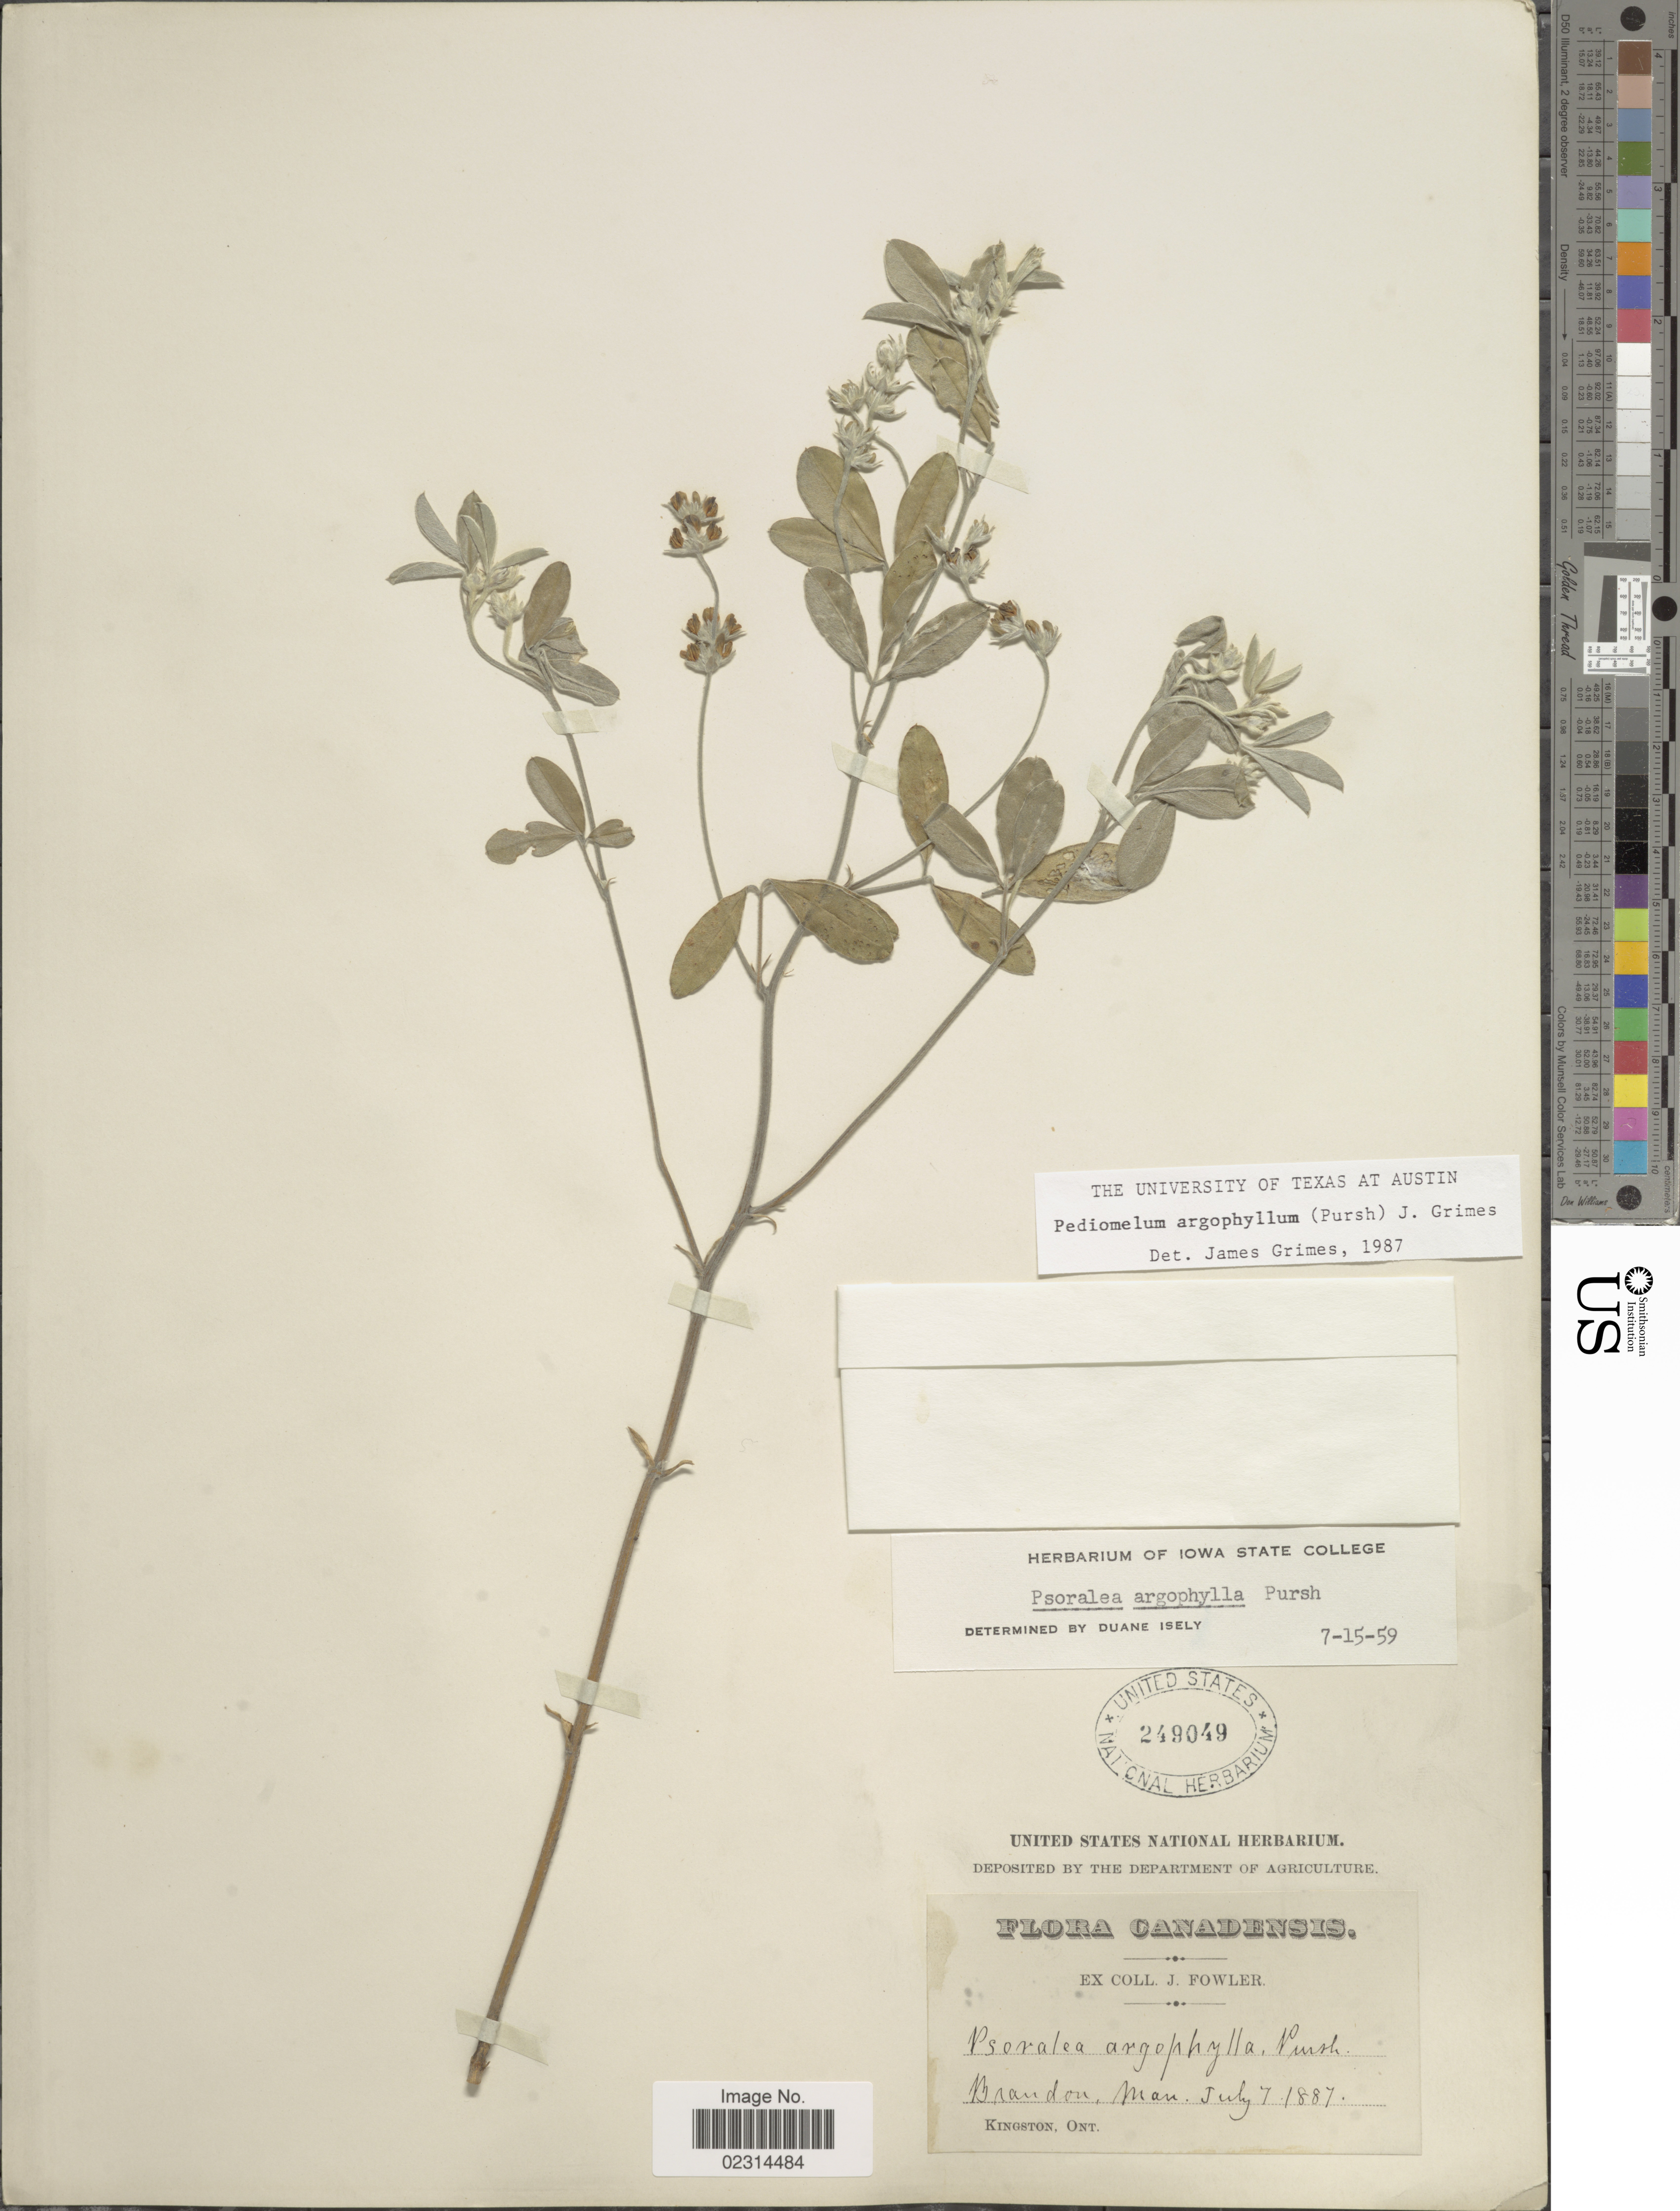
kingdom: Plantae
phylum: Tracheophyta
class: Magnoliopsida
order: Fabales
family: Fabaceae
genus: Pediomelum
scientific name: Pediomelum argophyllum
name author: (Pursh) J.W. Grimes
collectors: J. P. Fowler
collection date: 1887-07-07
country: Canada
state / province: Manitoba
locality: Brandon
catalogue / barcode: US 249049